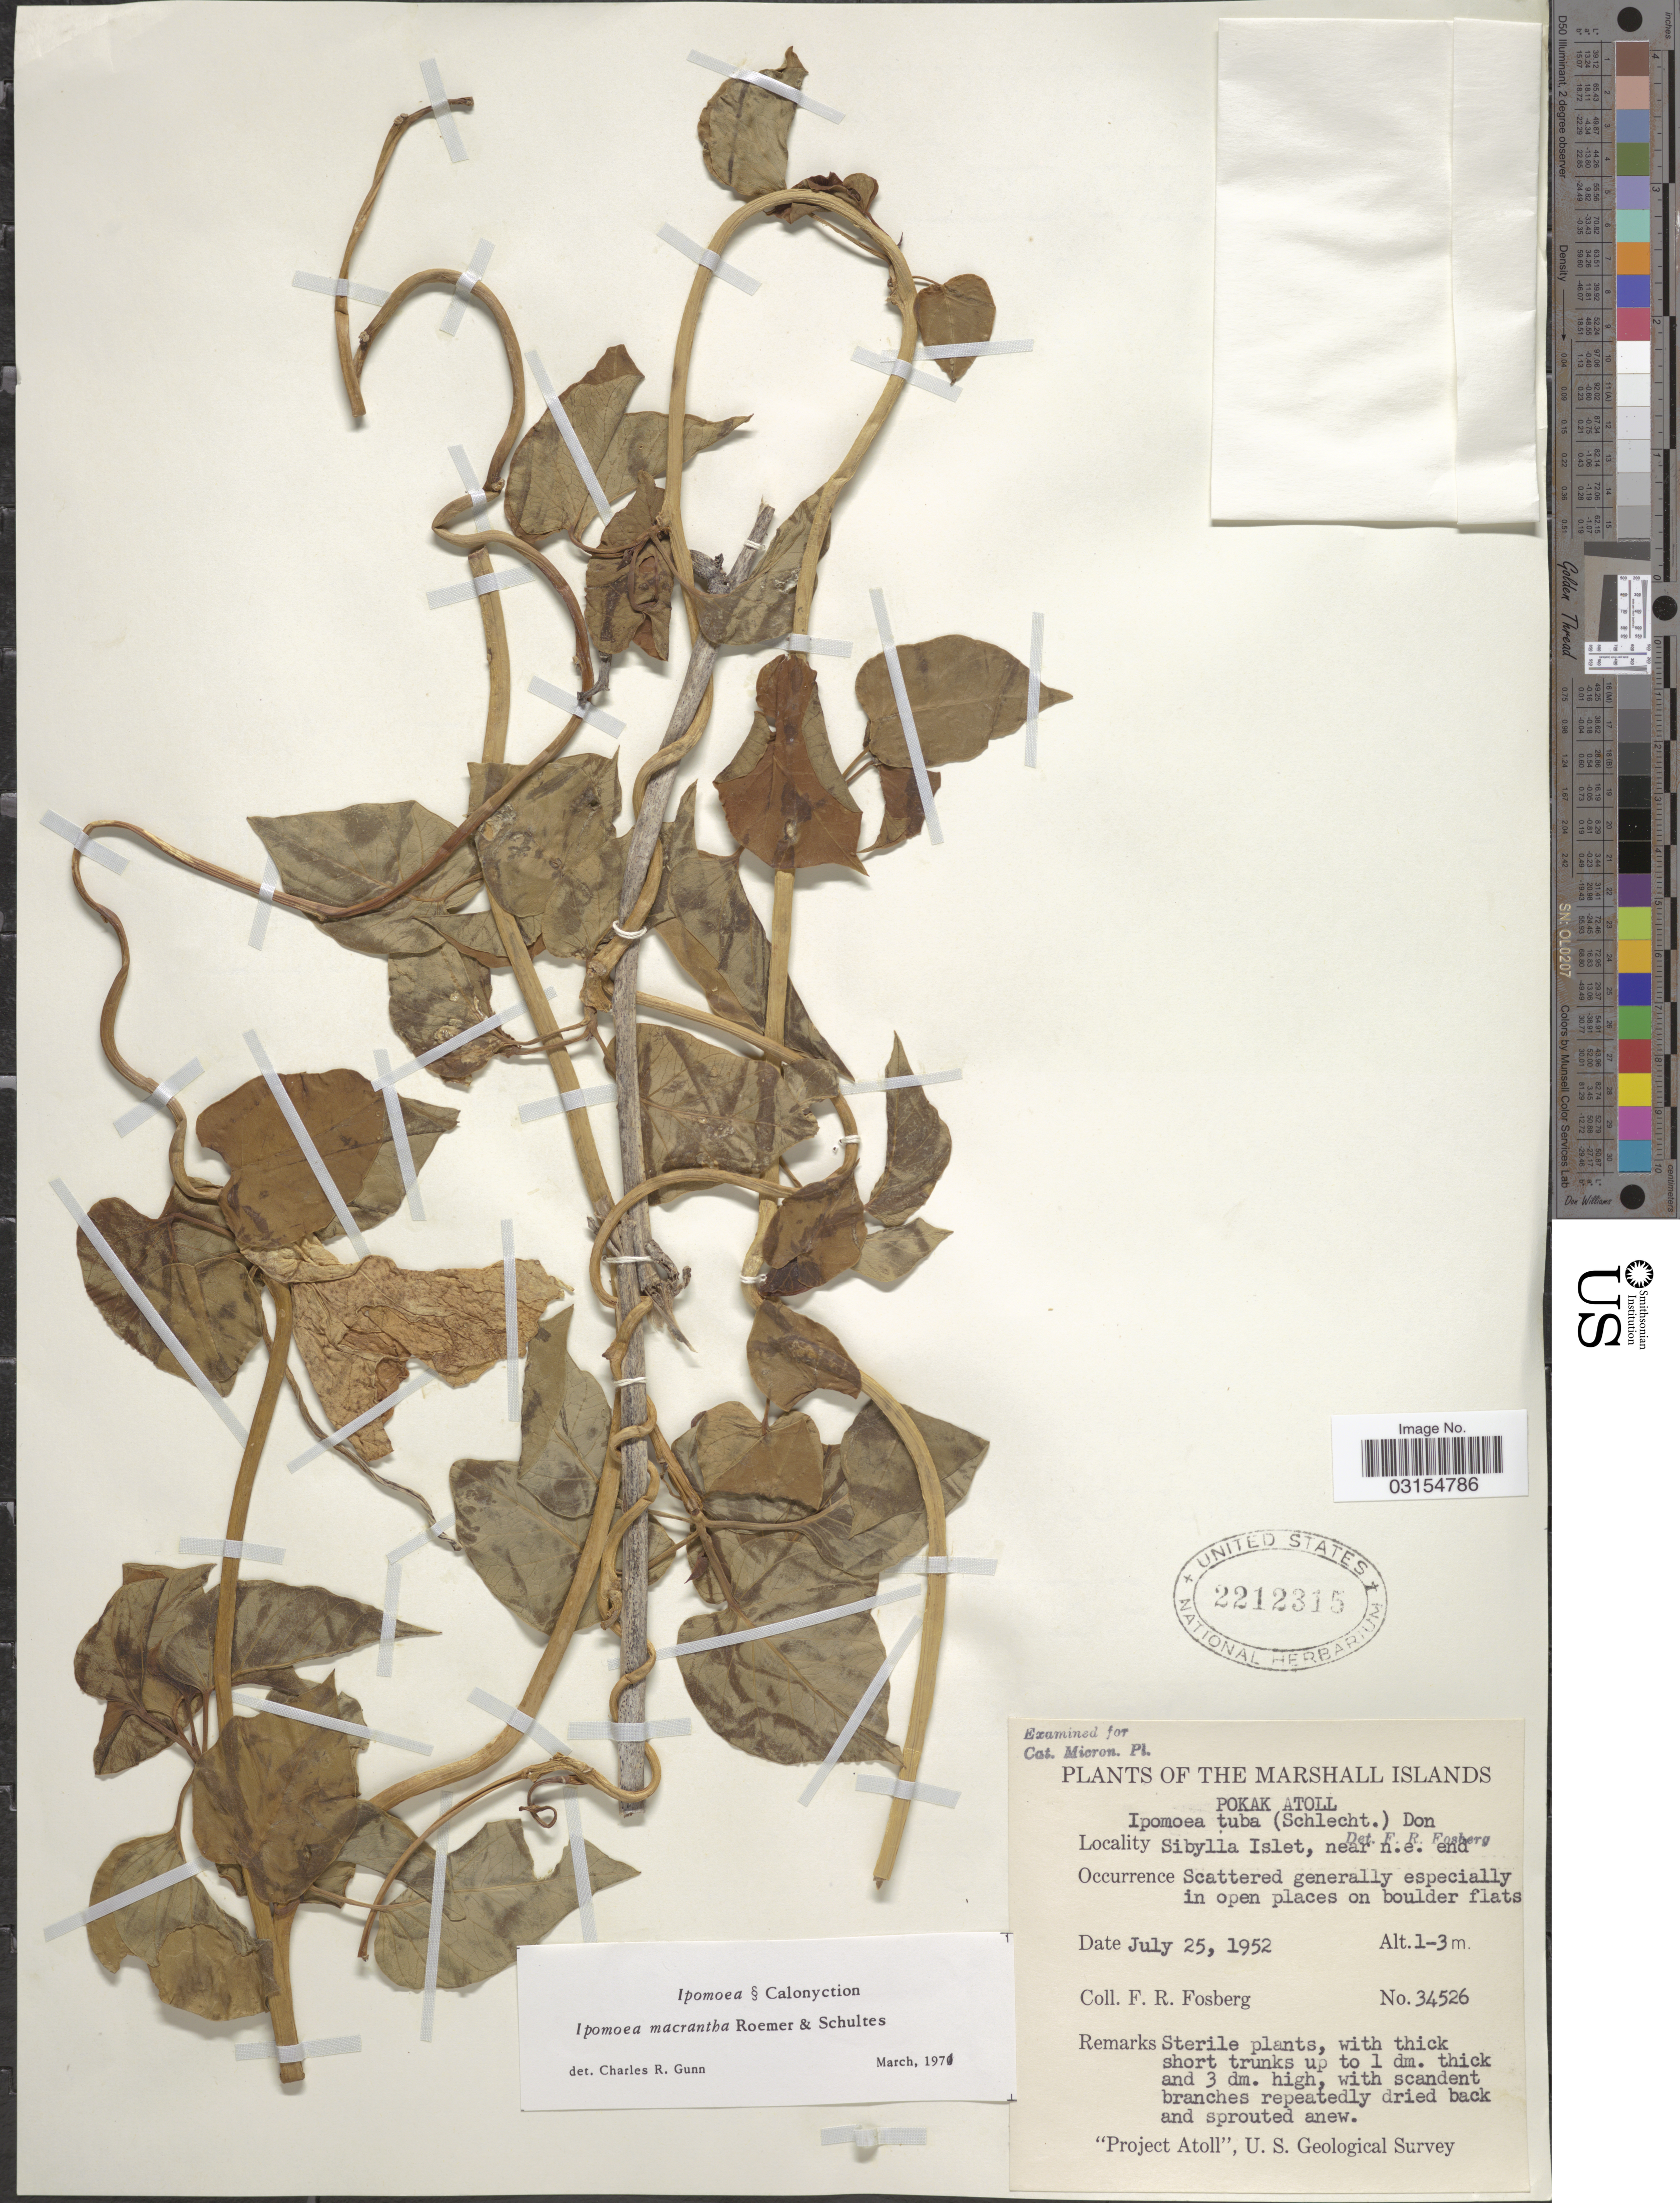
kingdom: Plantae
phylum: Tracheophyta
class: Magnoliopsida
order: Solanales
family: Convolvulaceae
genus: Ipomoea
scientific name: Ipomoea violacea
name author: L.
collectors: F. R. Fosberg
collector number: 34526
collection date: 1952-07-25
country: Marshall Islands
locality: Pokak Atoll, Sibylla Islet, near n.e. end.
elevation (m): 1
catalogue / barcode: US 2212315